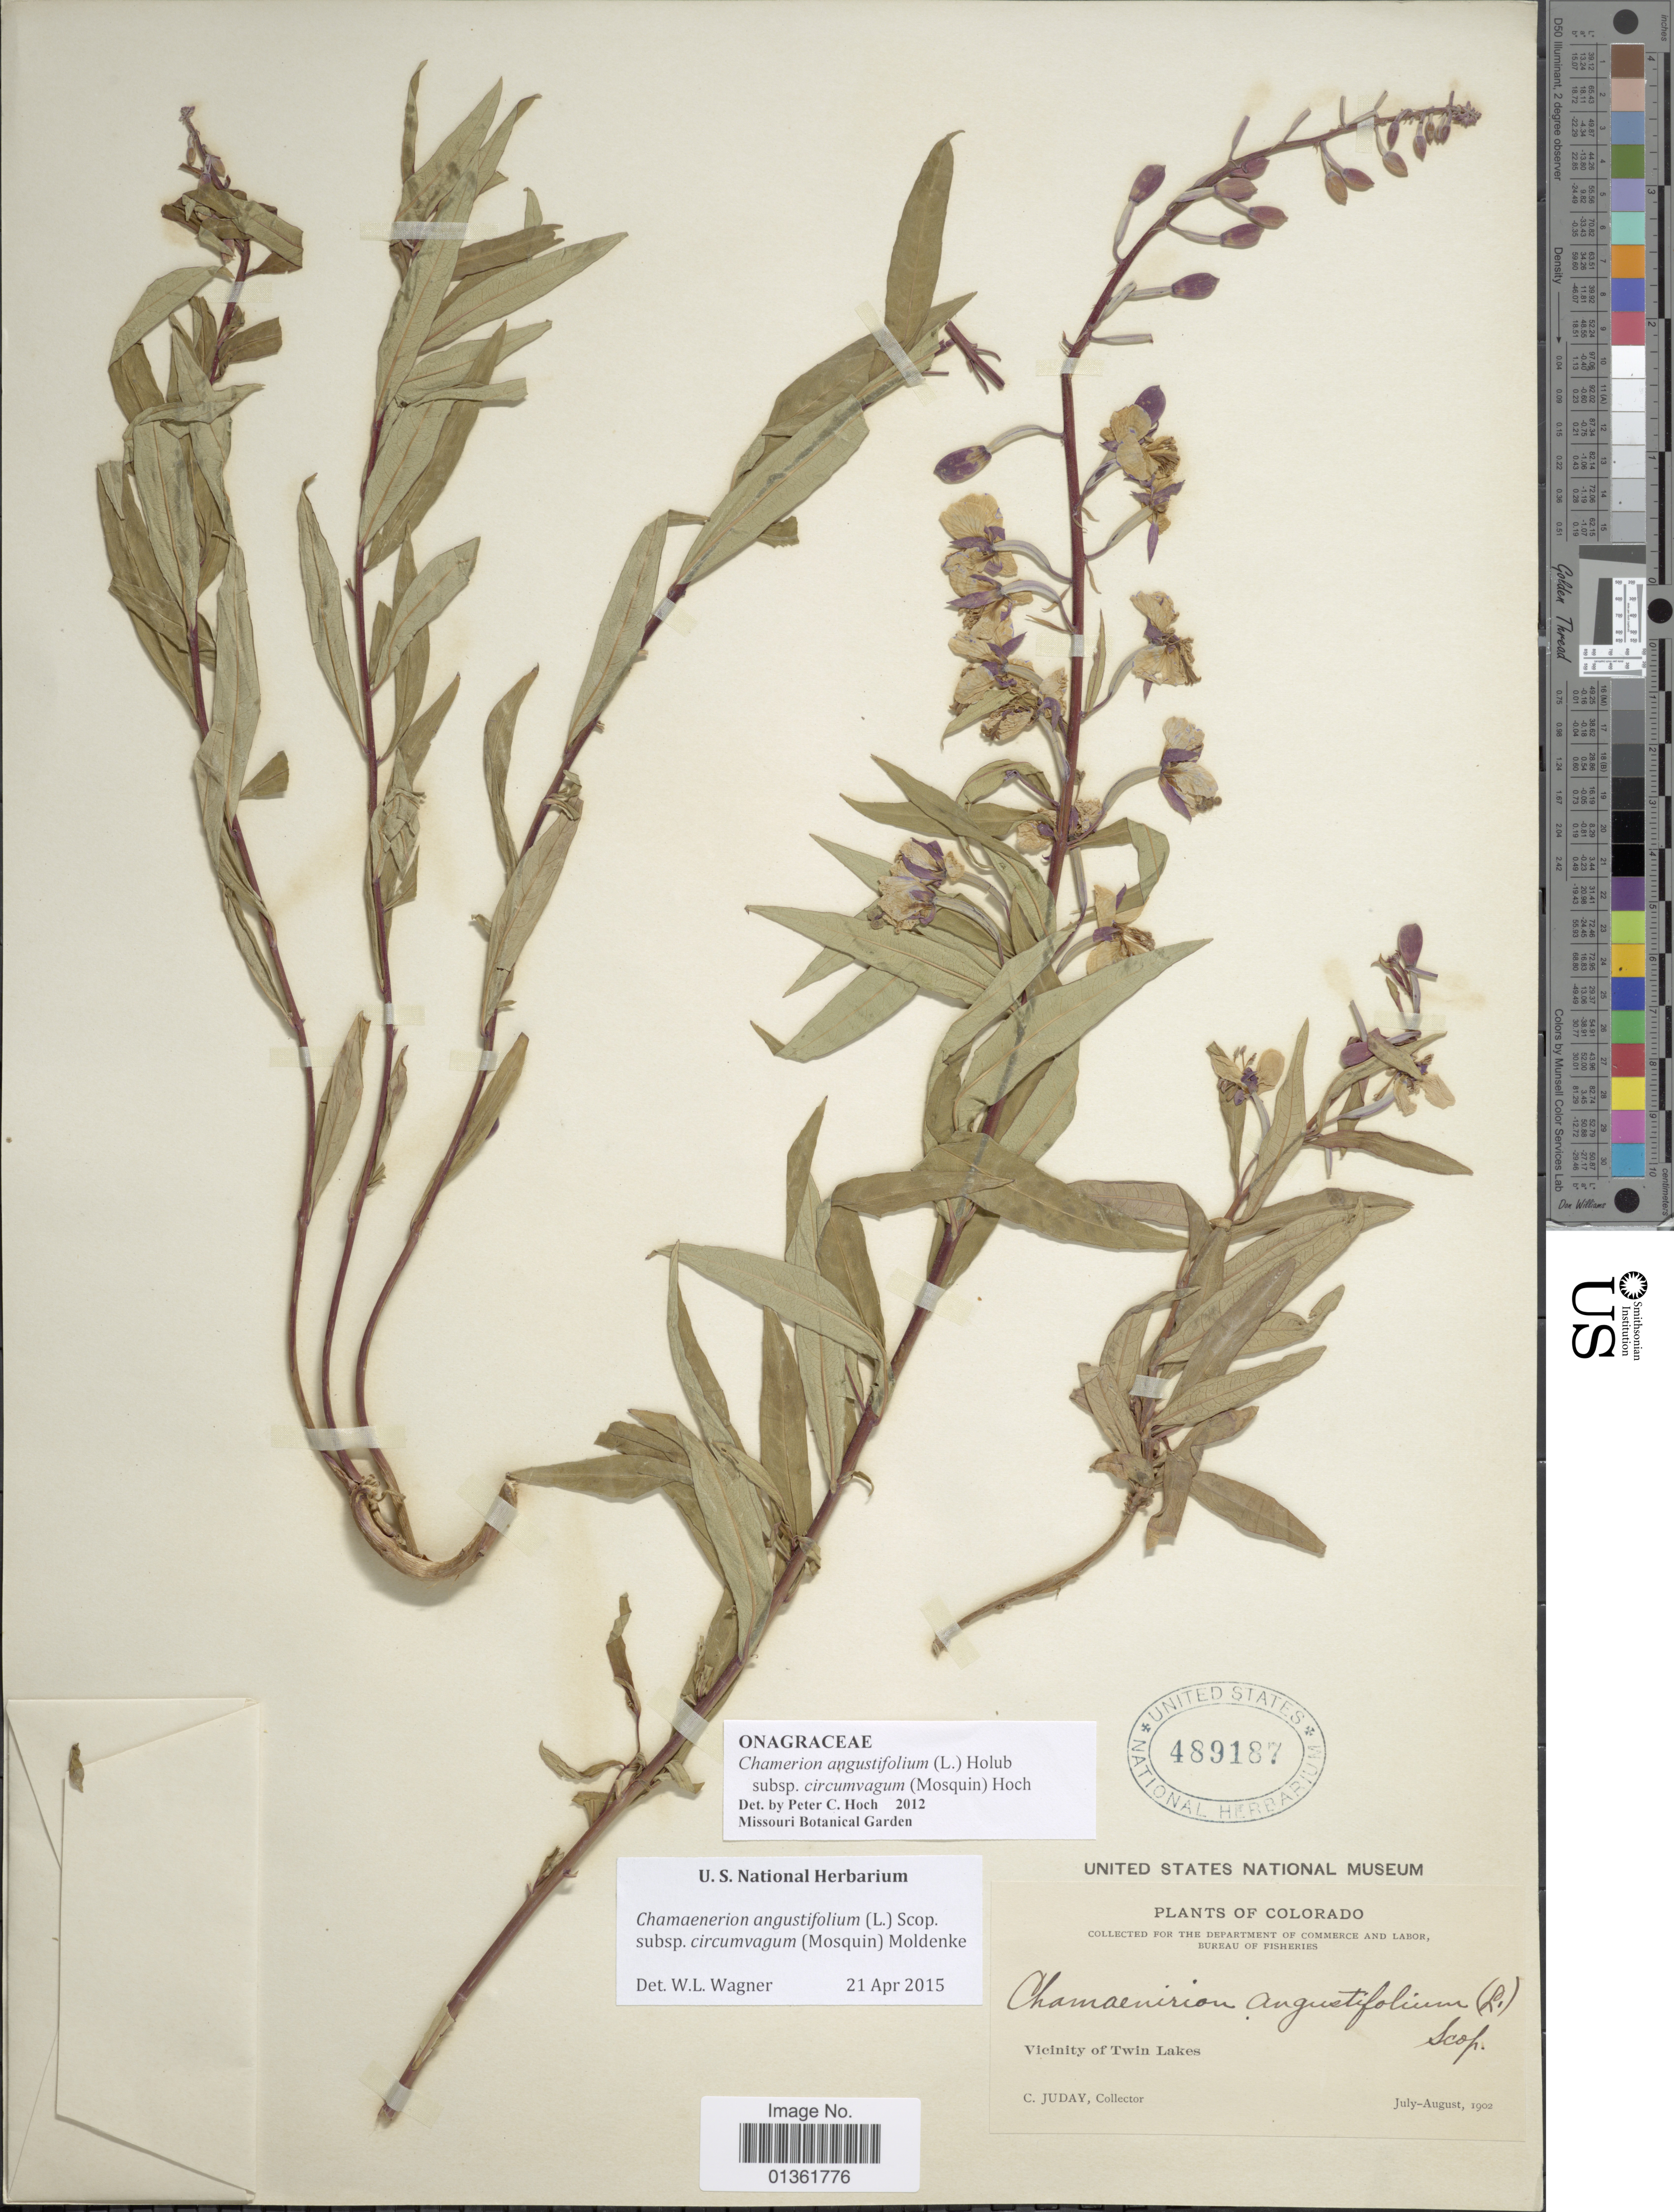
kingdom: Plantae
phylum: Tracheophyta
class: Magnoliopsida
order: Myrtales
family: Onagraceae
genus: Chamaenerion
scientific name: Chamaenerion angustifolium subsp. circumvagum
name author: (Mosquin) Moldenke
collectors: C. Juday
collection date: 1902-07/1902-08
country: United States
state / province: Colorado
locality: Vicinity of Twin Lakes.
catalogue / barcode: US 489187